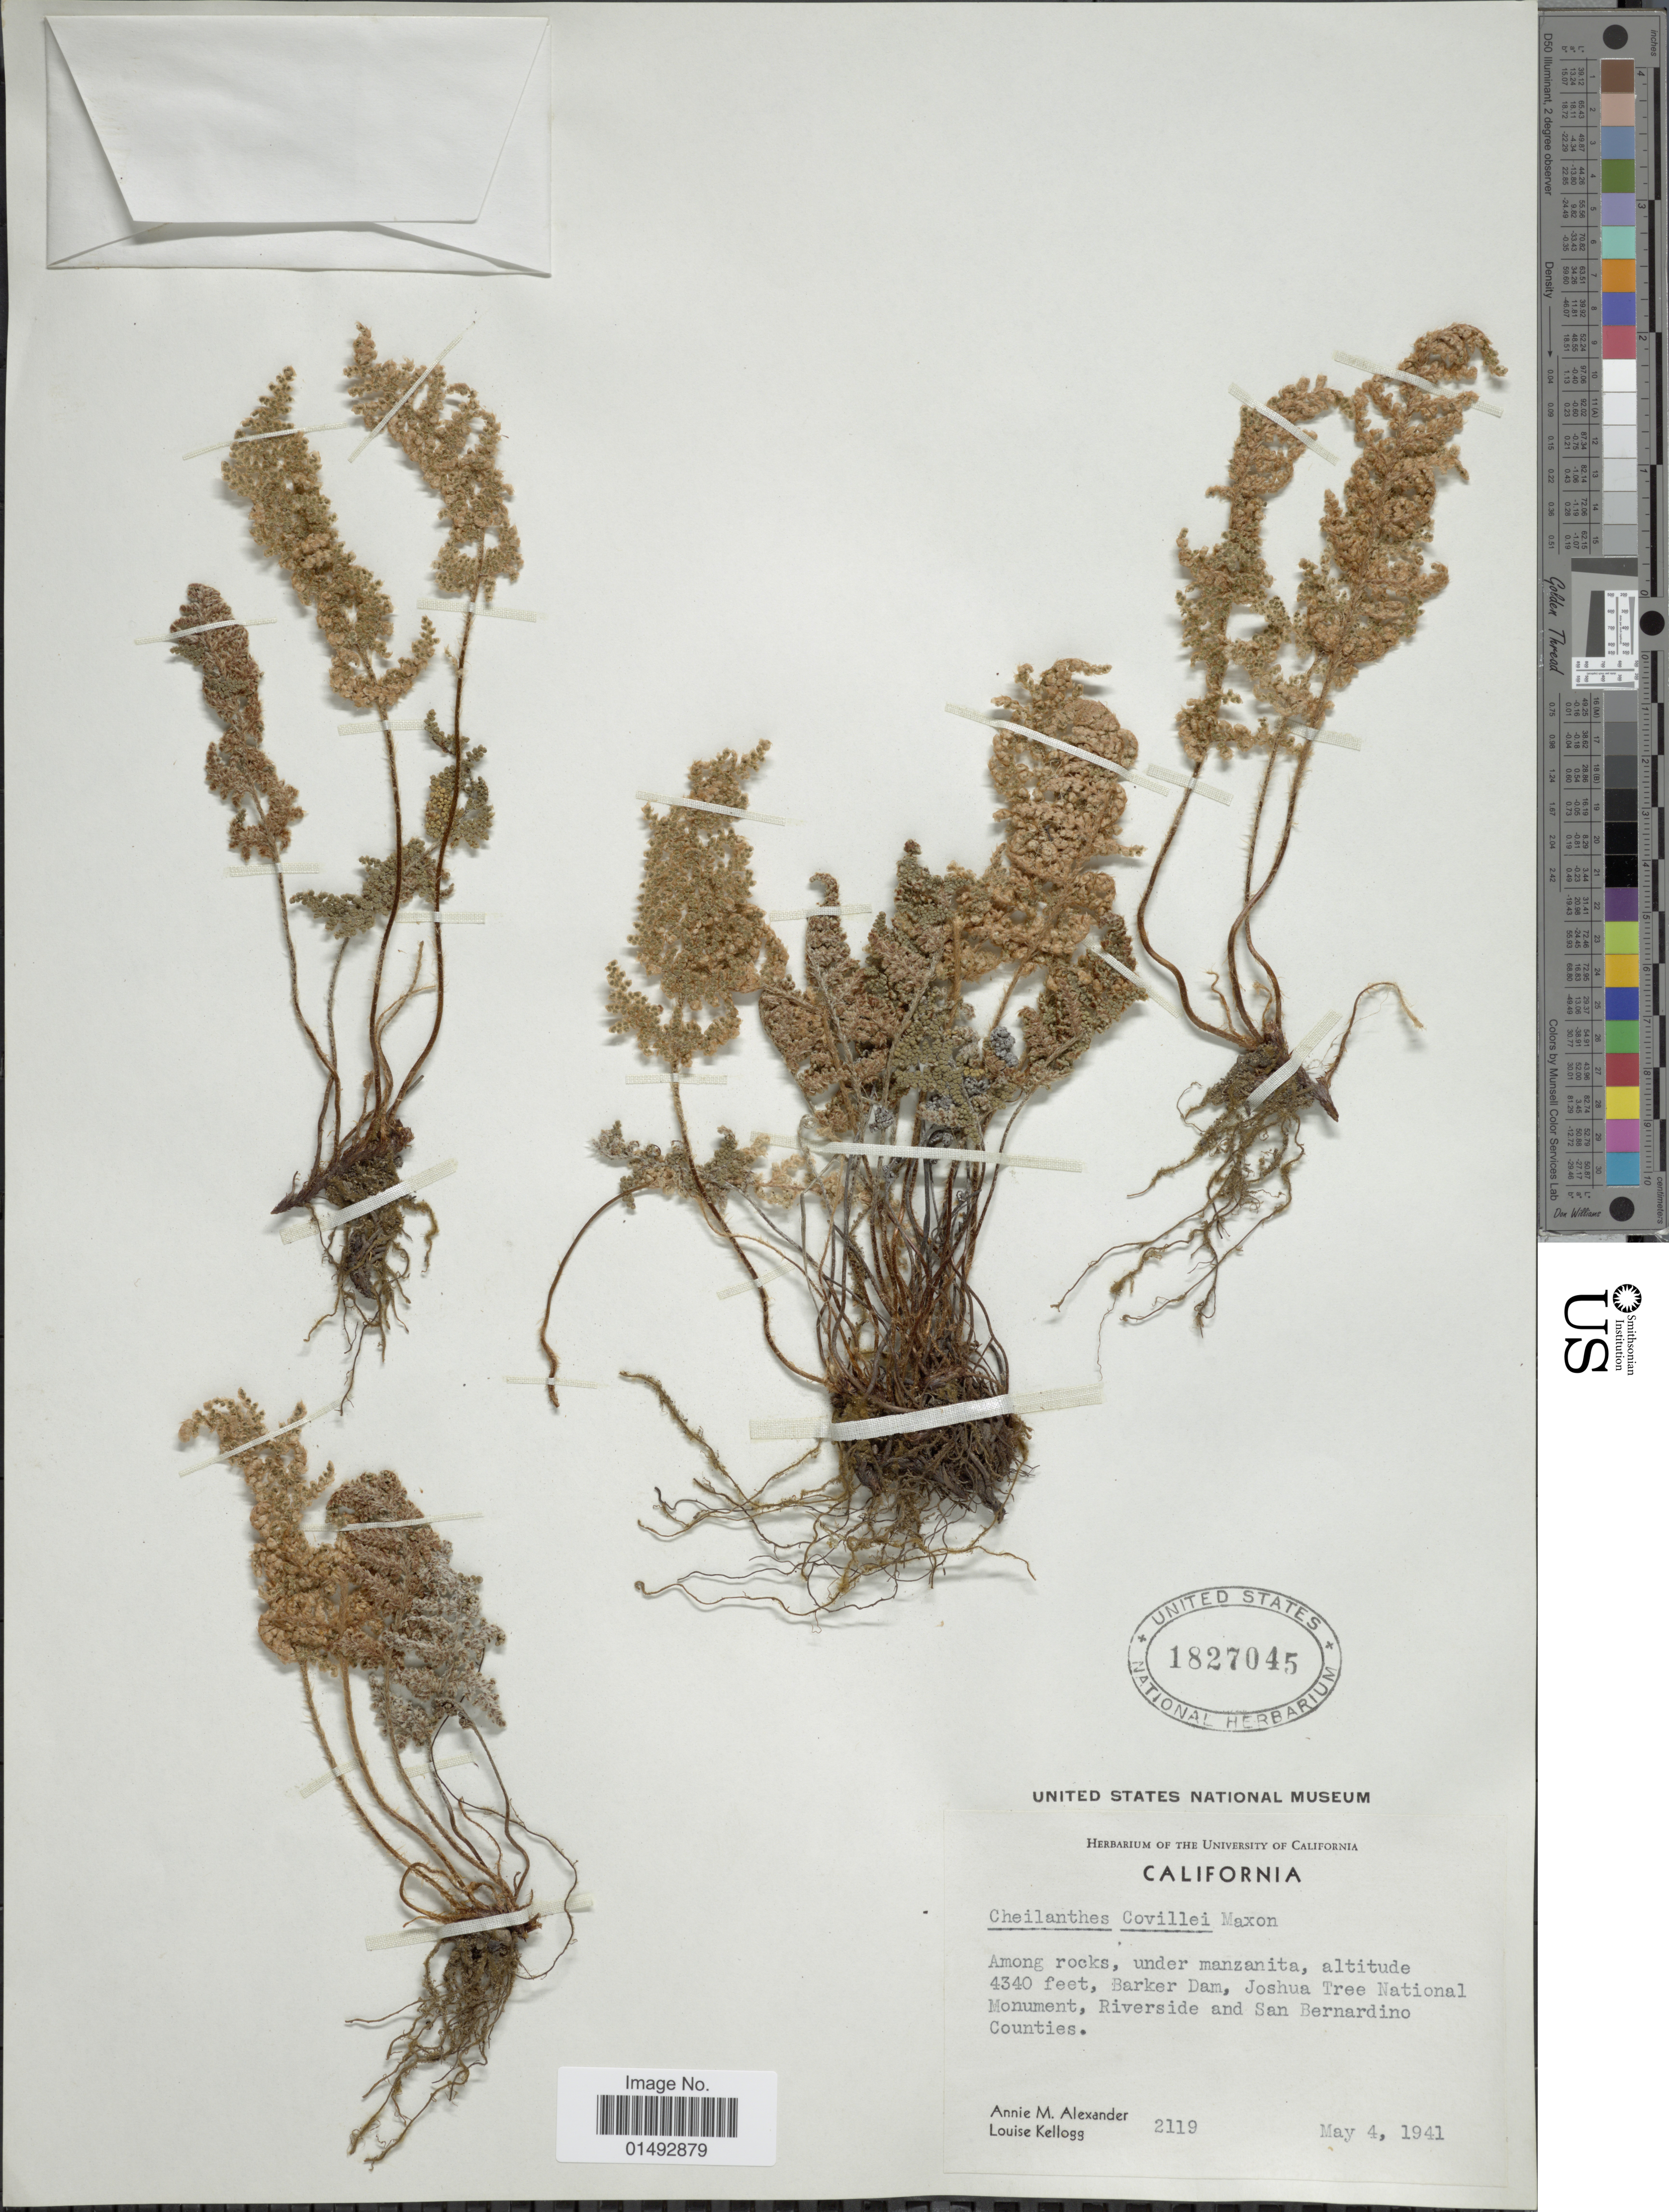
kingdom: Plantae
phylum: Tracheophyta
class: Polypodiopsida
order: Polypodiales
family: Pteridaceae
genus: Myriopteris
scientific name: Myriopteris covillei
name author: (Maxon) Á. Löve & D. Löve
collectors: A. M. Alexander & L. Kellogg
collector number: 2119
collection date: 1941-05-04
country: United States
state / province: California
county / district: San Bernardino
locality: Among rocks, under manzanita, Barker Dam, Joshua Tree National Monument, Riverside and San Bernardino Counties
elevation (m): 1323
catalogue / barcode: US 1827045